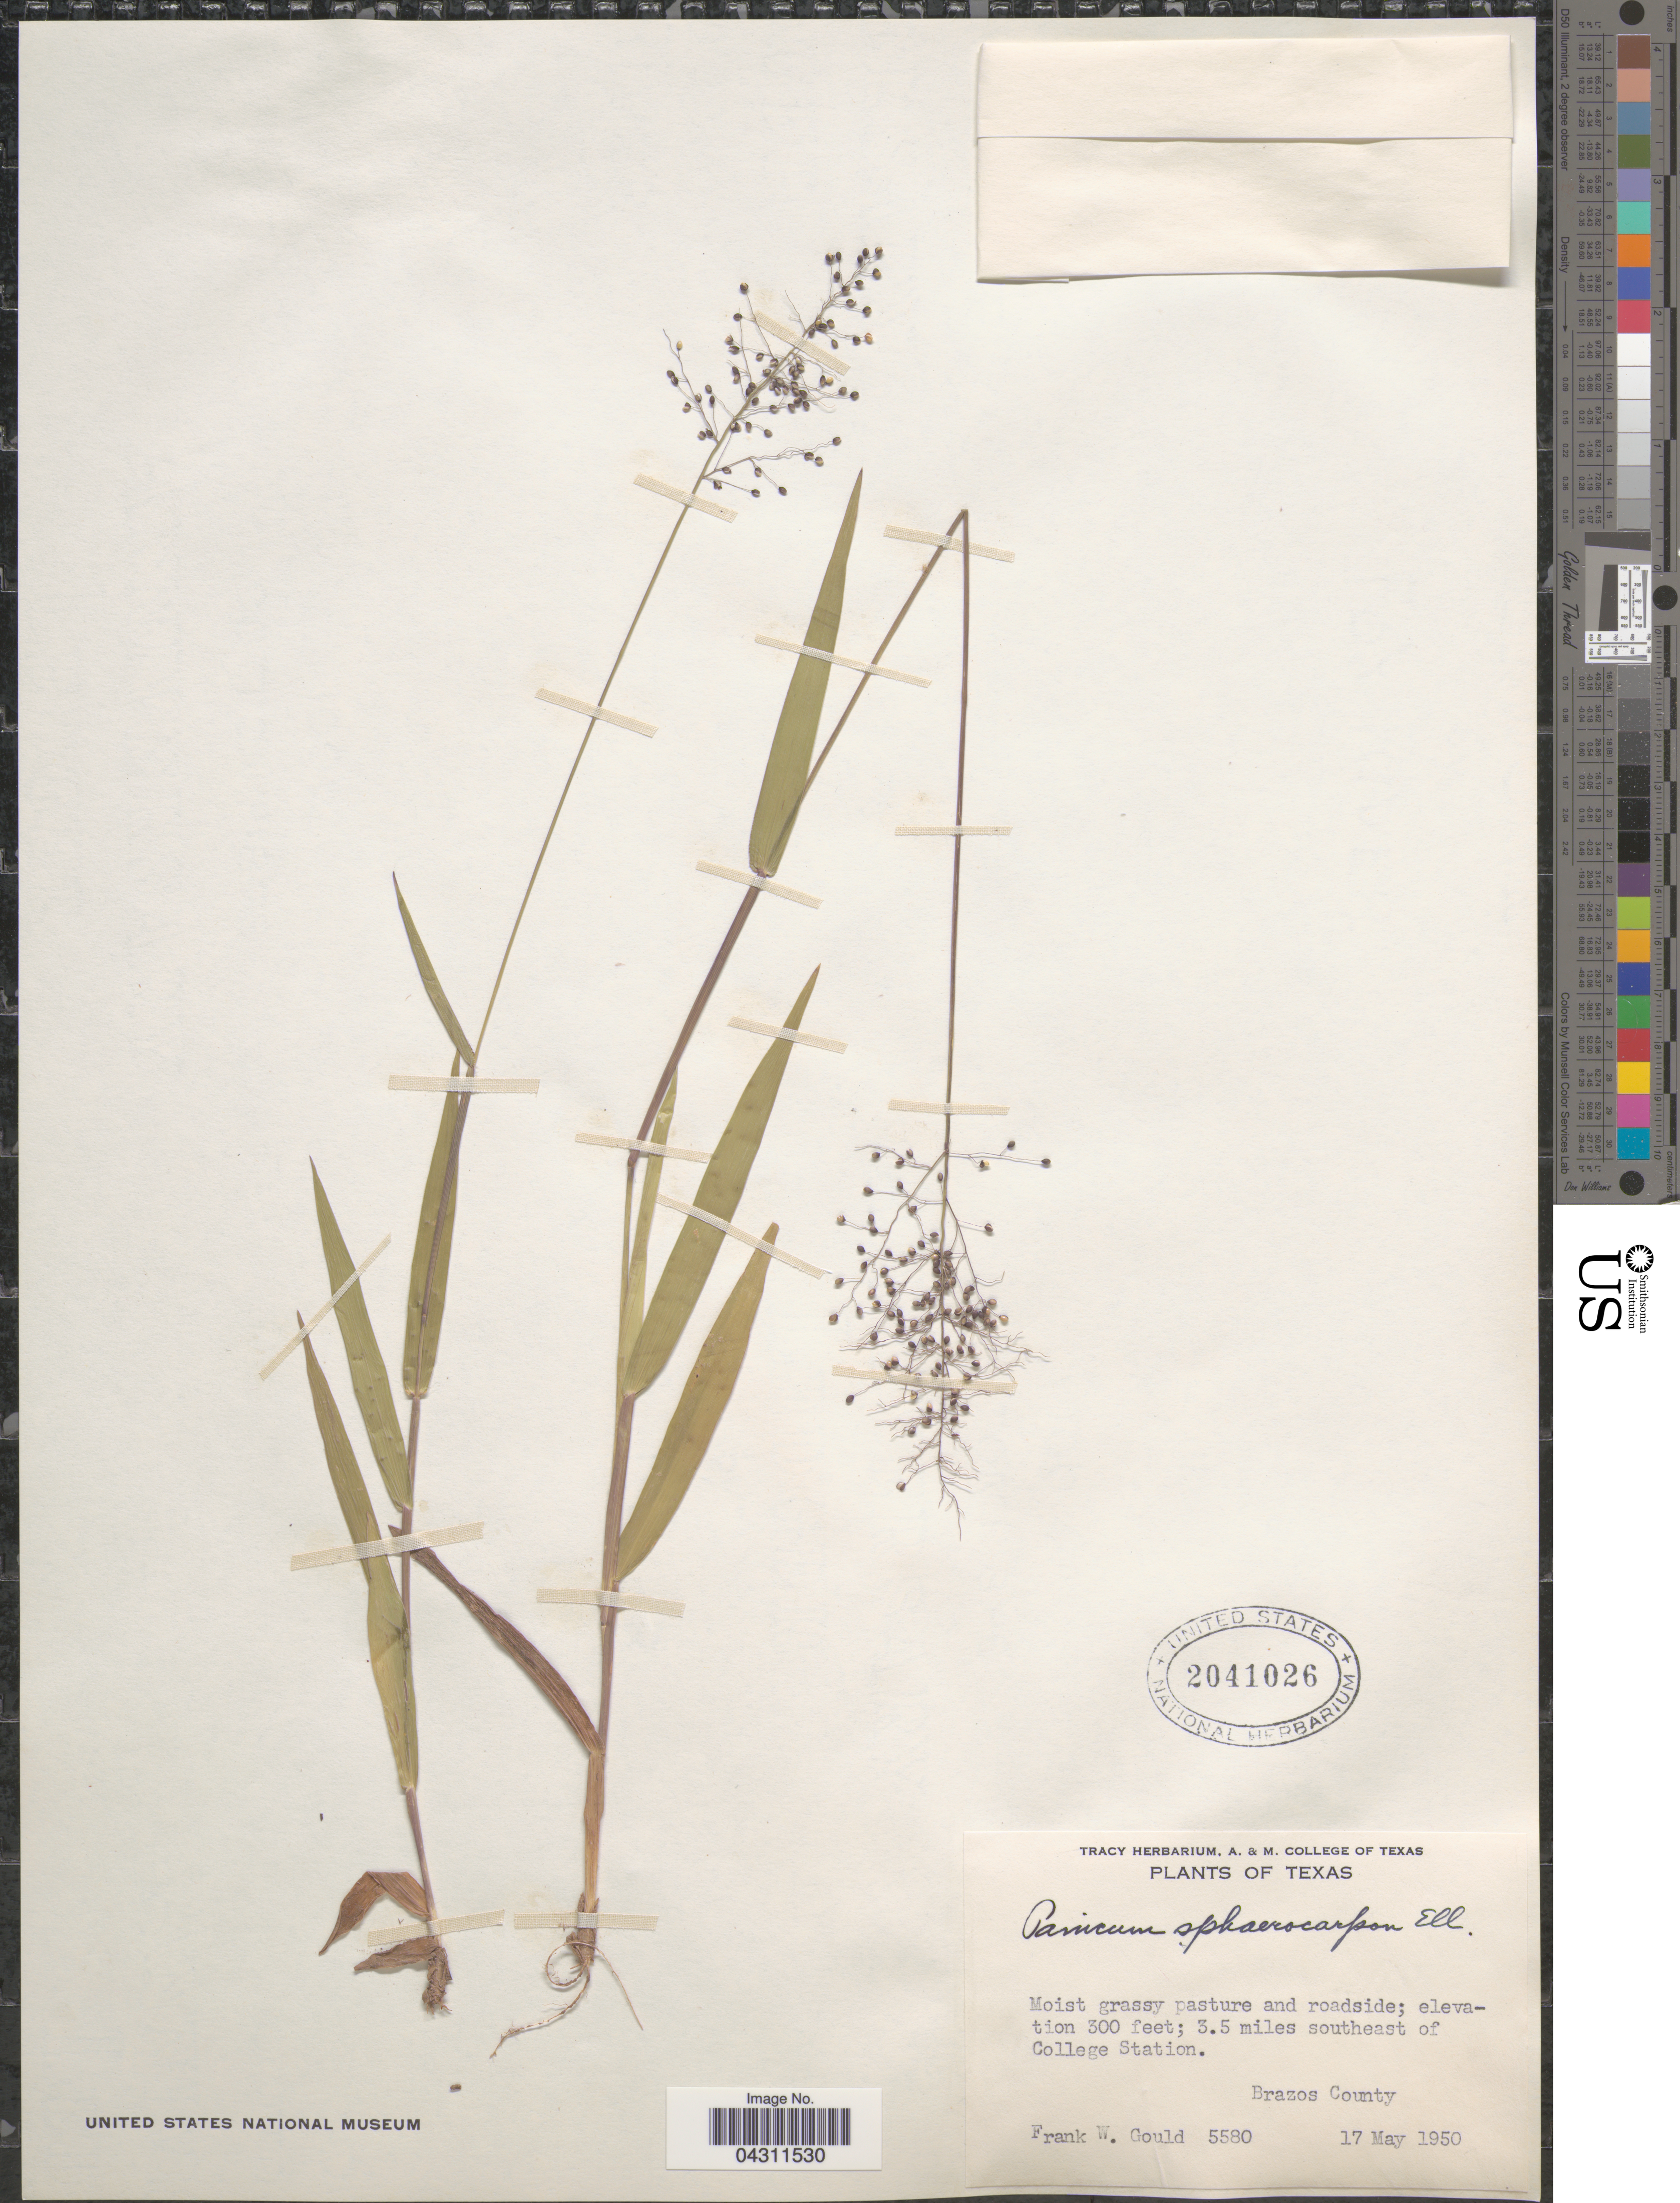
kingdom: Plantae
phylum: Tracheophyta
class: Liliopsida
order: Poales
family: Poaceae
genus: Dichanthelium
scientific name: Dichanthelium sphaerocarpon var. sphaerocarpon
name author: (Elliott) Gould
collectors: F. W. Gould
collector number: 5580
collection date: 1950-05-17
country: United States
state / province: Texas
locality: Moist grassy pasture and roadside; 3.5 miles southeast of College Station. Brazos County.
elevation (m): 91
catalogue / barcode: US 2041026